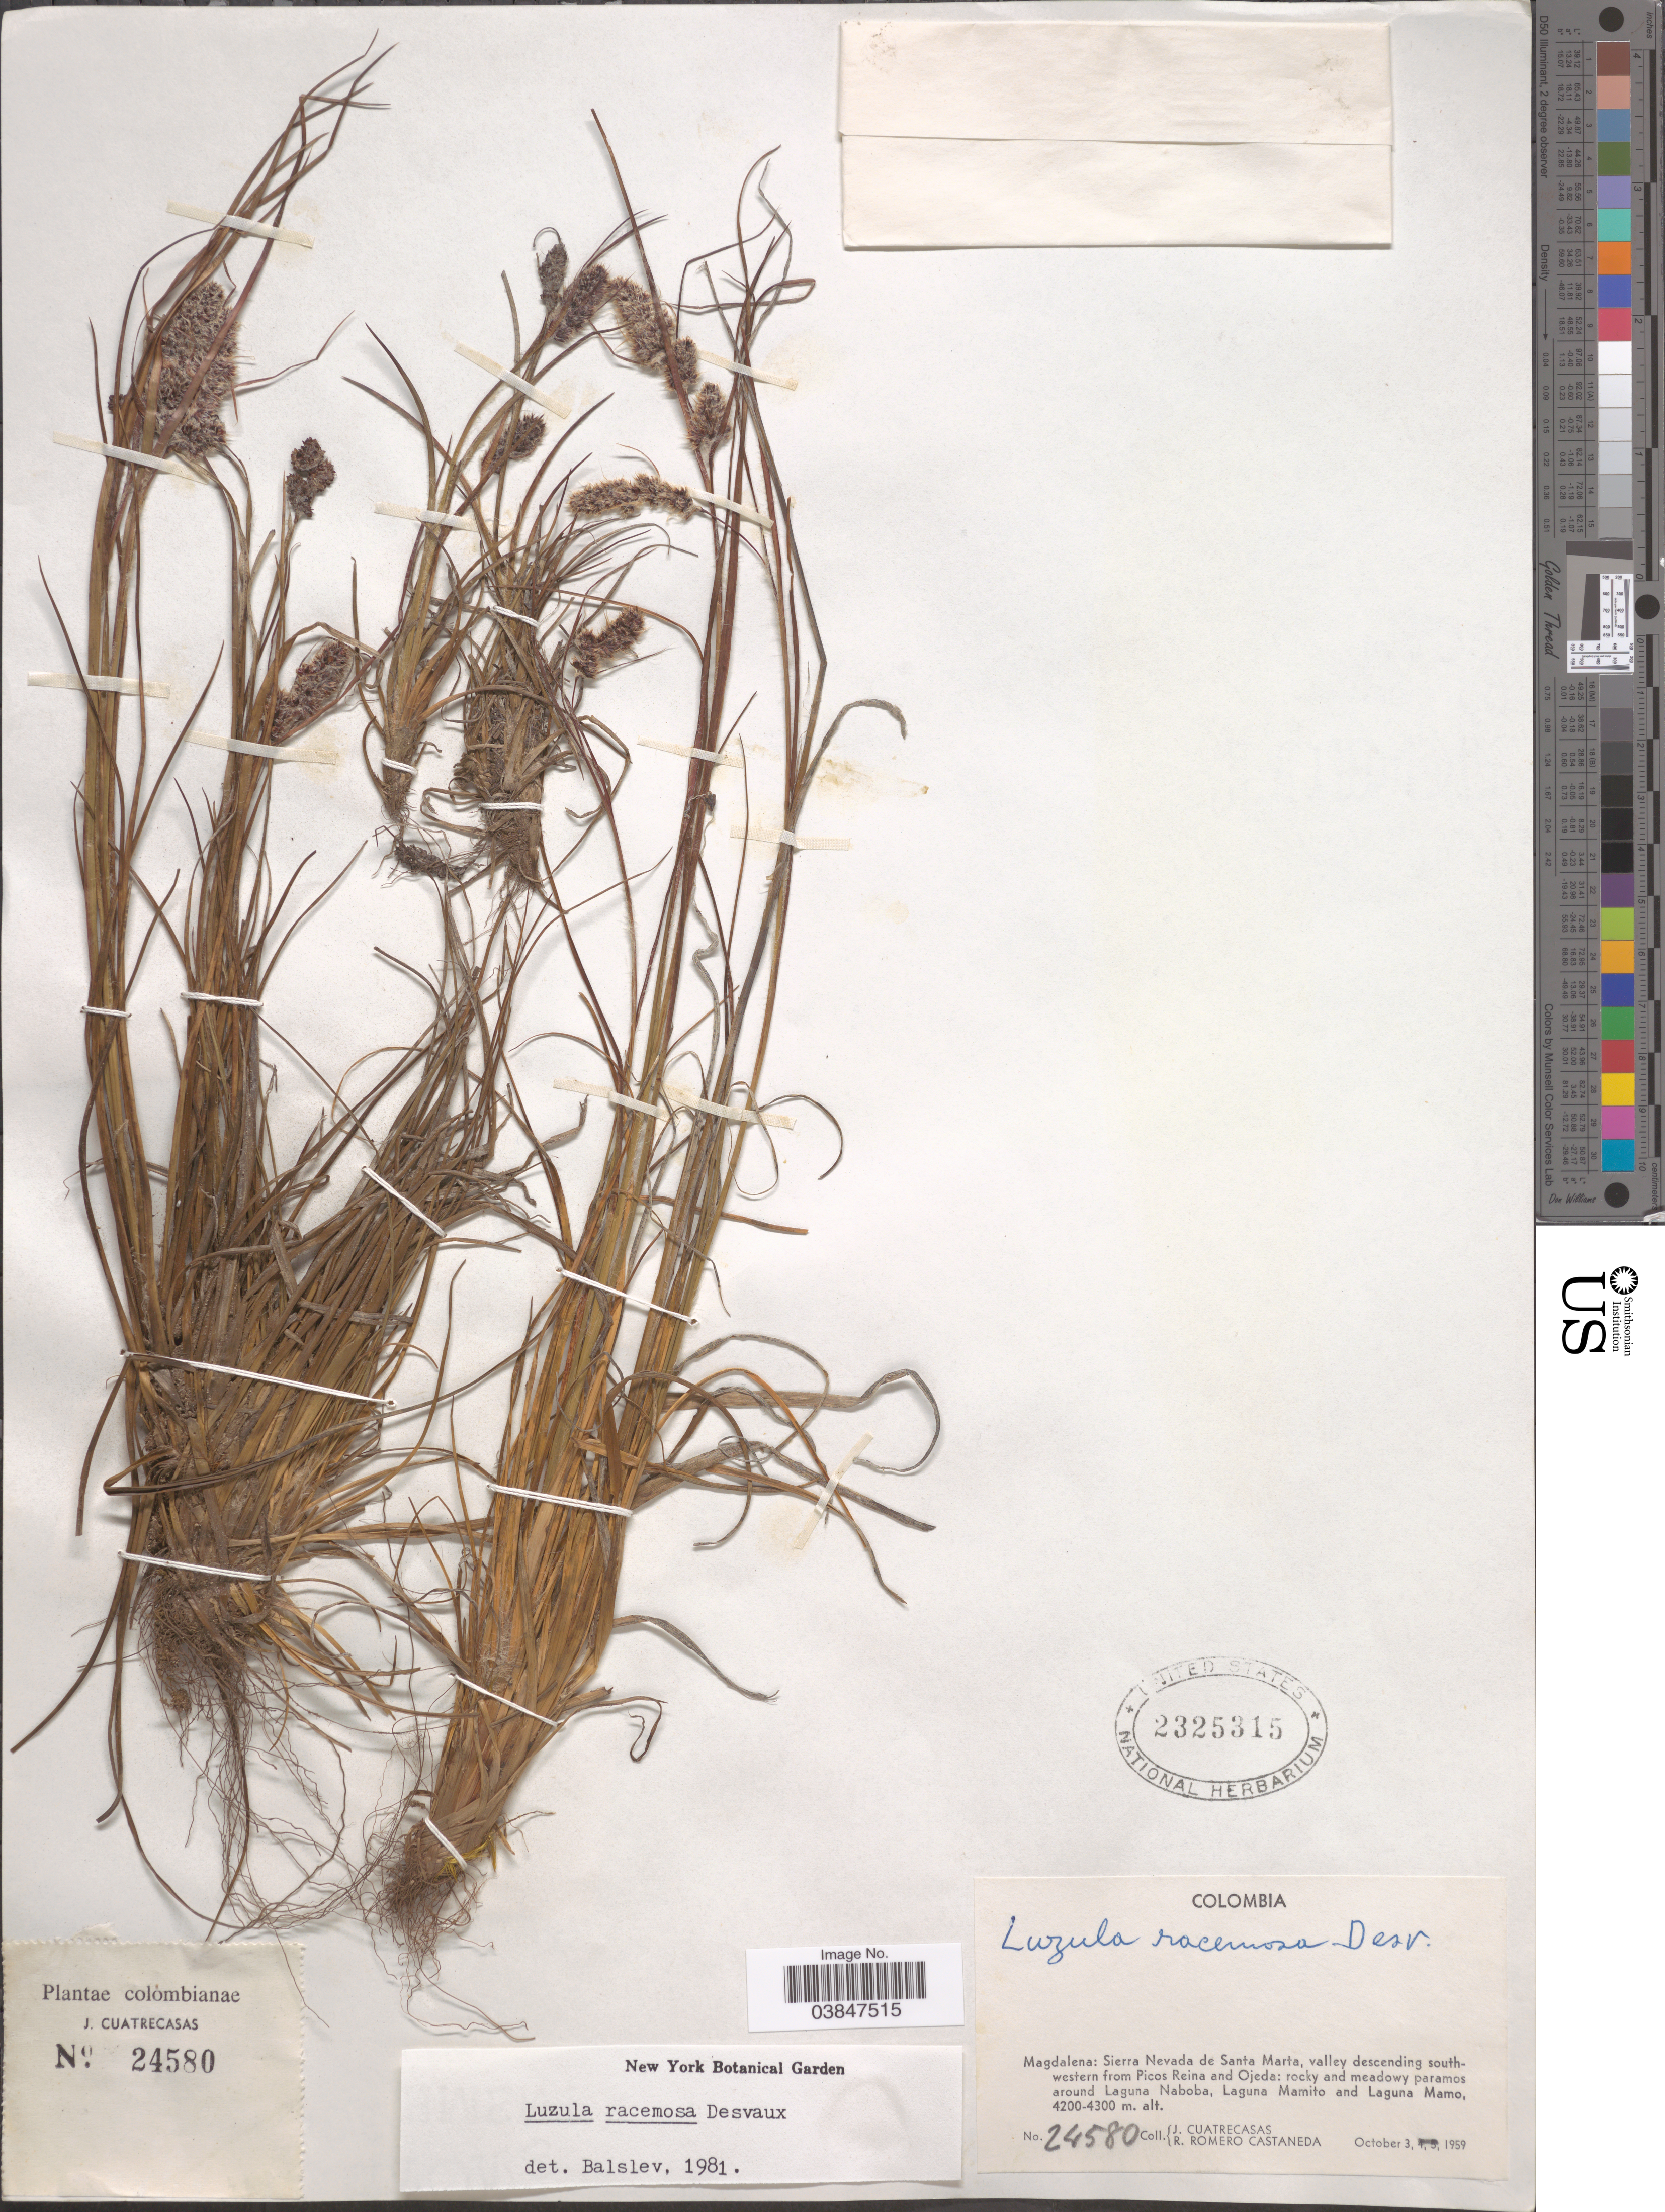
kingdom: Plantae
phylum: Tracheophyta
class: Liliopsida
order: Poales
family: Juncaceae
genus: Luzula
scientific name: Luzula racemosa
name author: Desv.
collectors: J. Cuatrecasas & R. Romero Castañeda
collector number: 24580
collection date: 1959-10-03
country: Colombia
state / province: Magdalena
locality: Sierra Nevada de Santa Marta, valley descending south-western from Picos Reina and Ojeda: rocky and meadowy paramos around Laguna Naboba, Laguna Mamito and Laguna Mamo.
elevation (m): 4200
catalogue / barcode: US 2325315